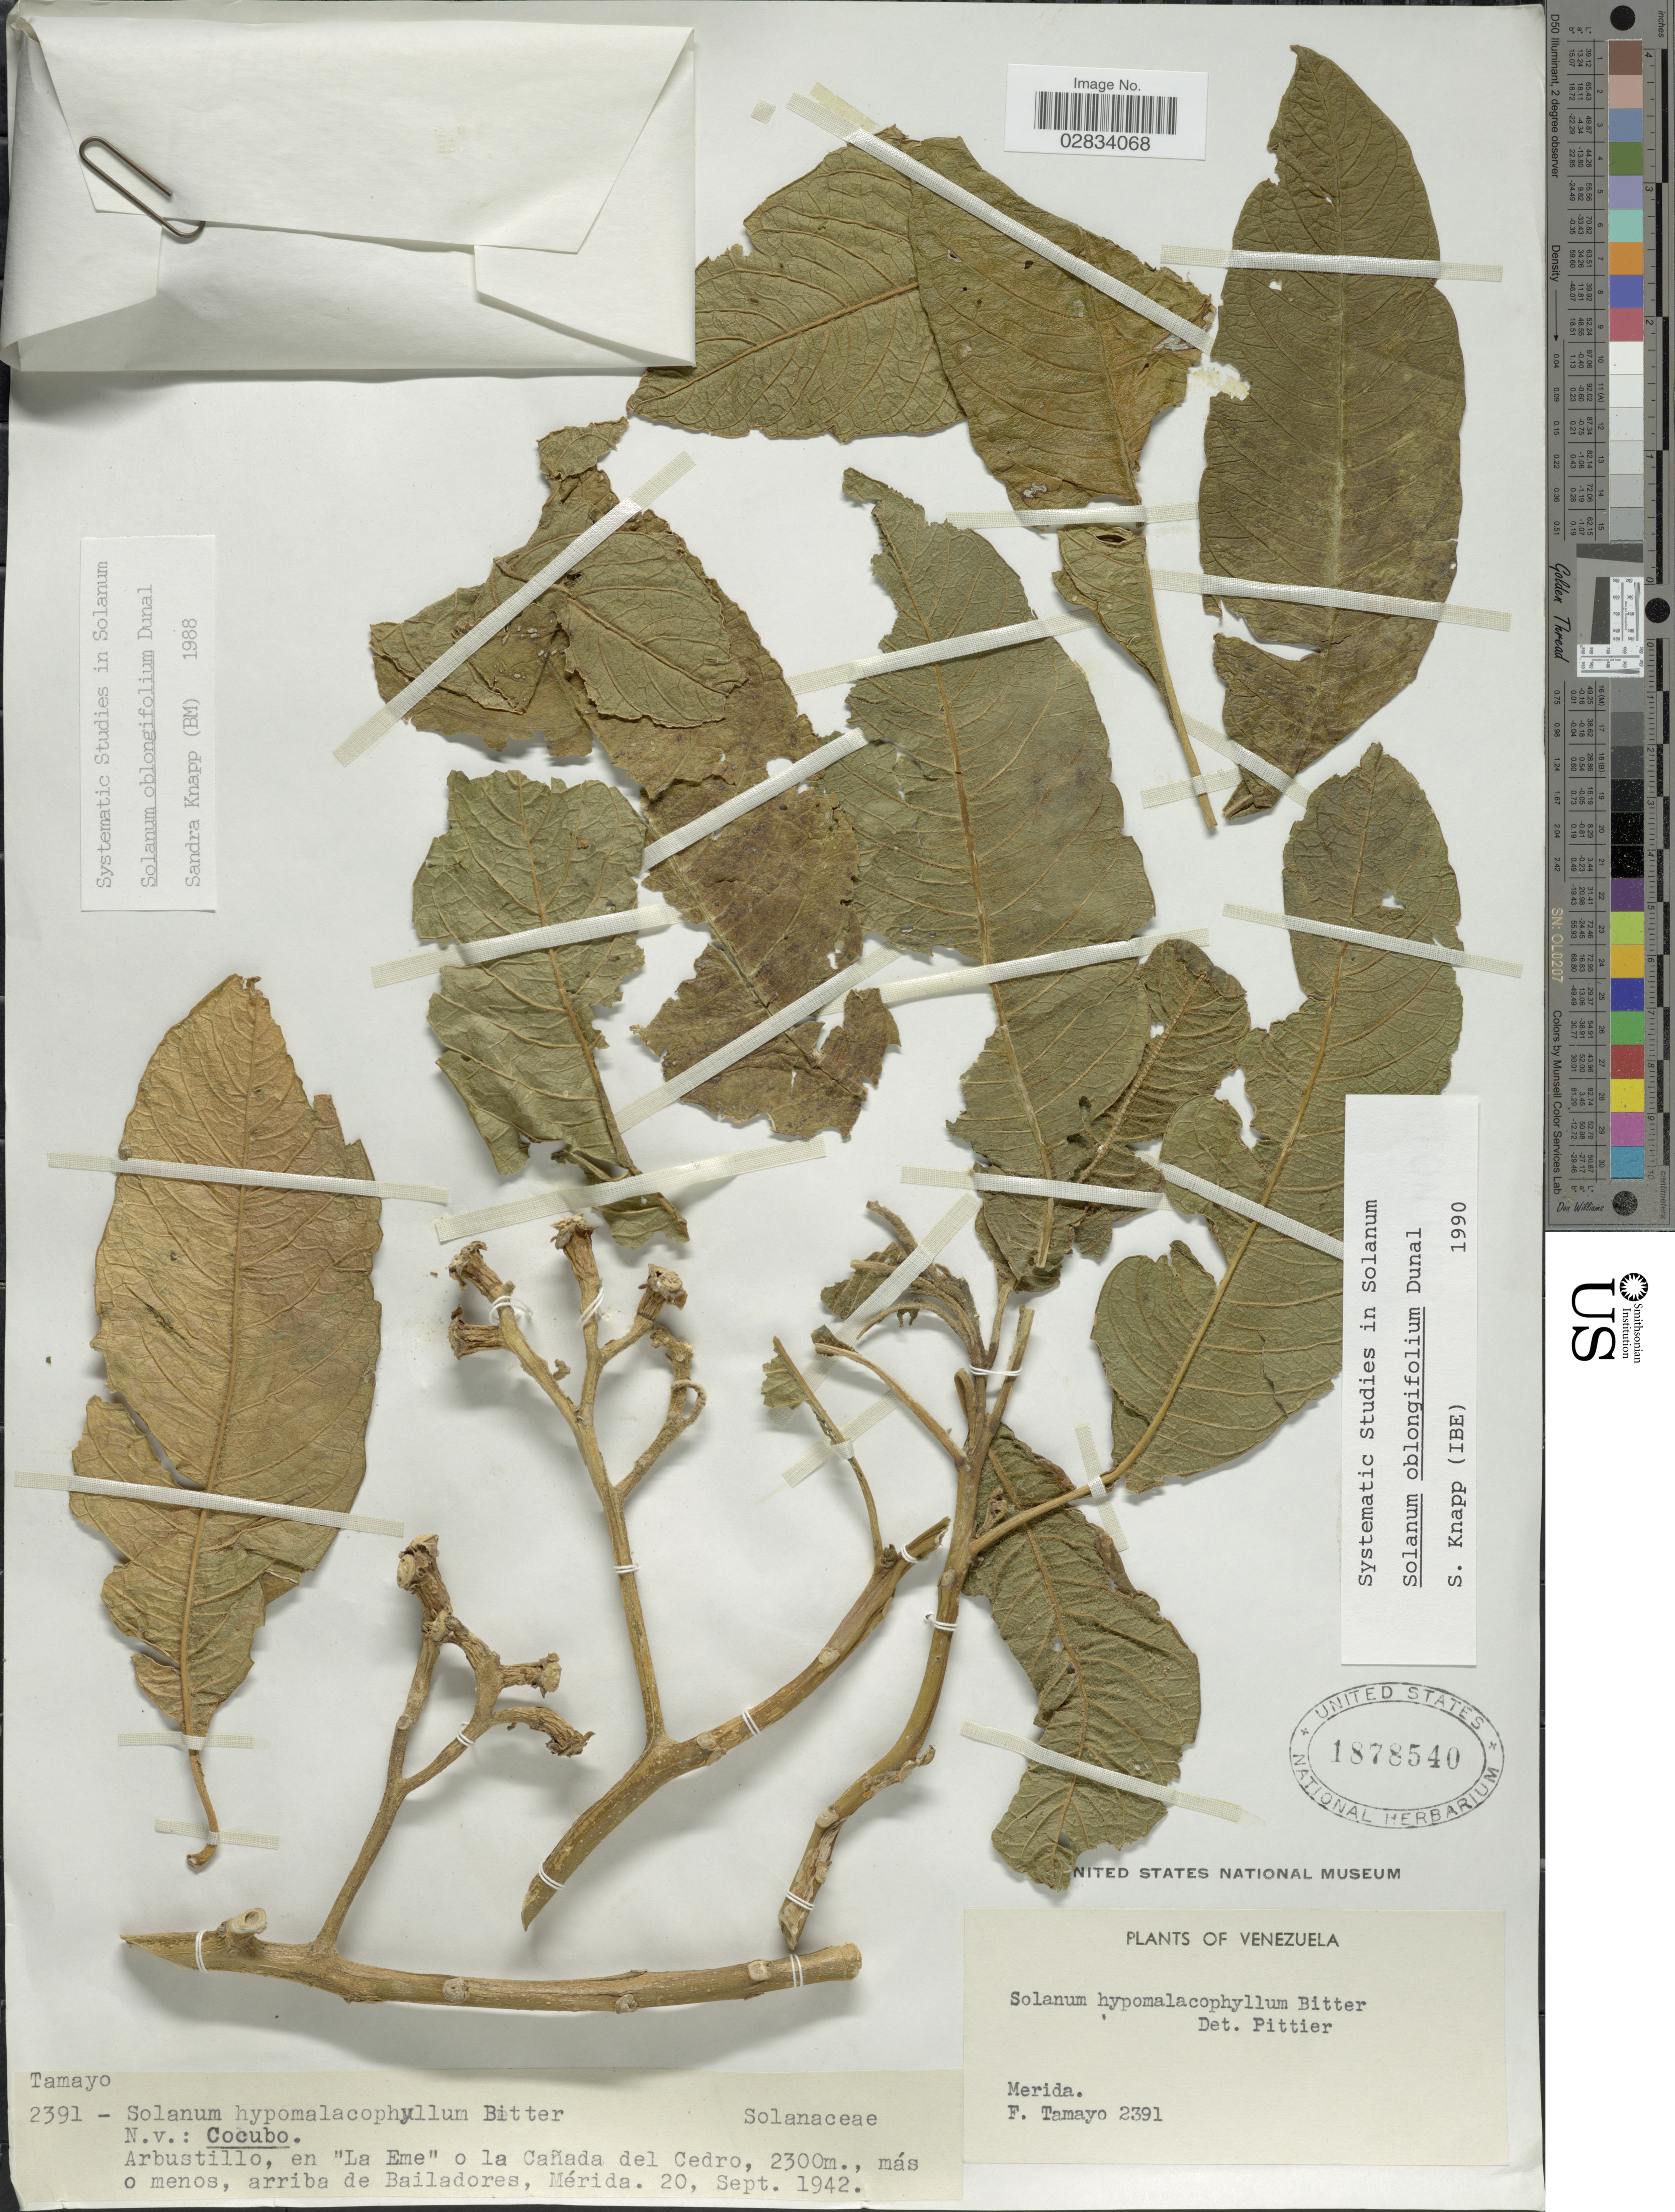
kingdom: Plantae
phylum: Tracheophyta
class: Magnoliopsida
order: Solanales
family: Solanaceae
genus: Solanum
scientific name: Solanum oblongifolium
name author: Duval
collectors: F. Tamayo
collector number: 2391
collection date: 1942-09-20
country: Venezuela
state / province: Mérida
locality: Arbustillo, en "La Eme" o la Cañada del Cedro, más o menos, arriba de Bailadores.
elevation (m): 2300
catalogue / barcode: US 1878540